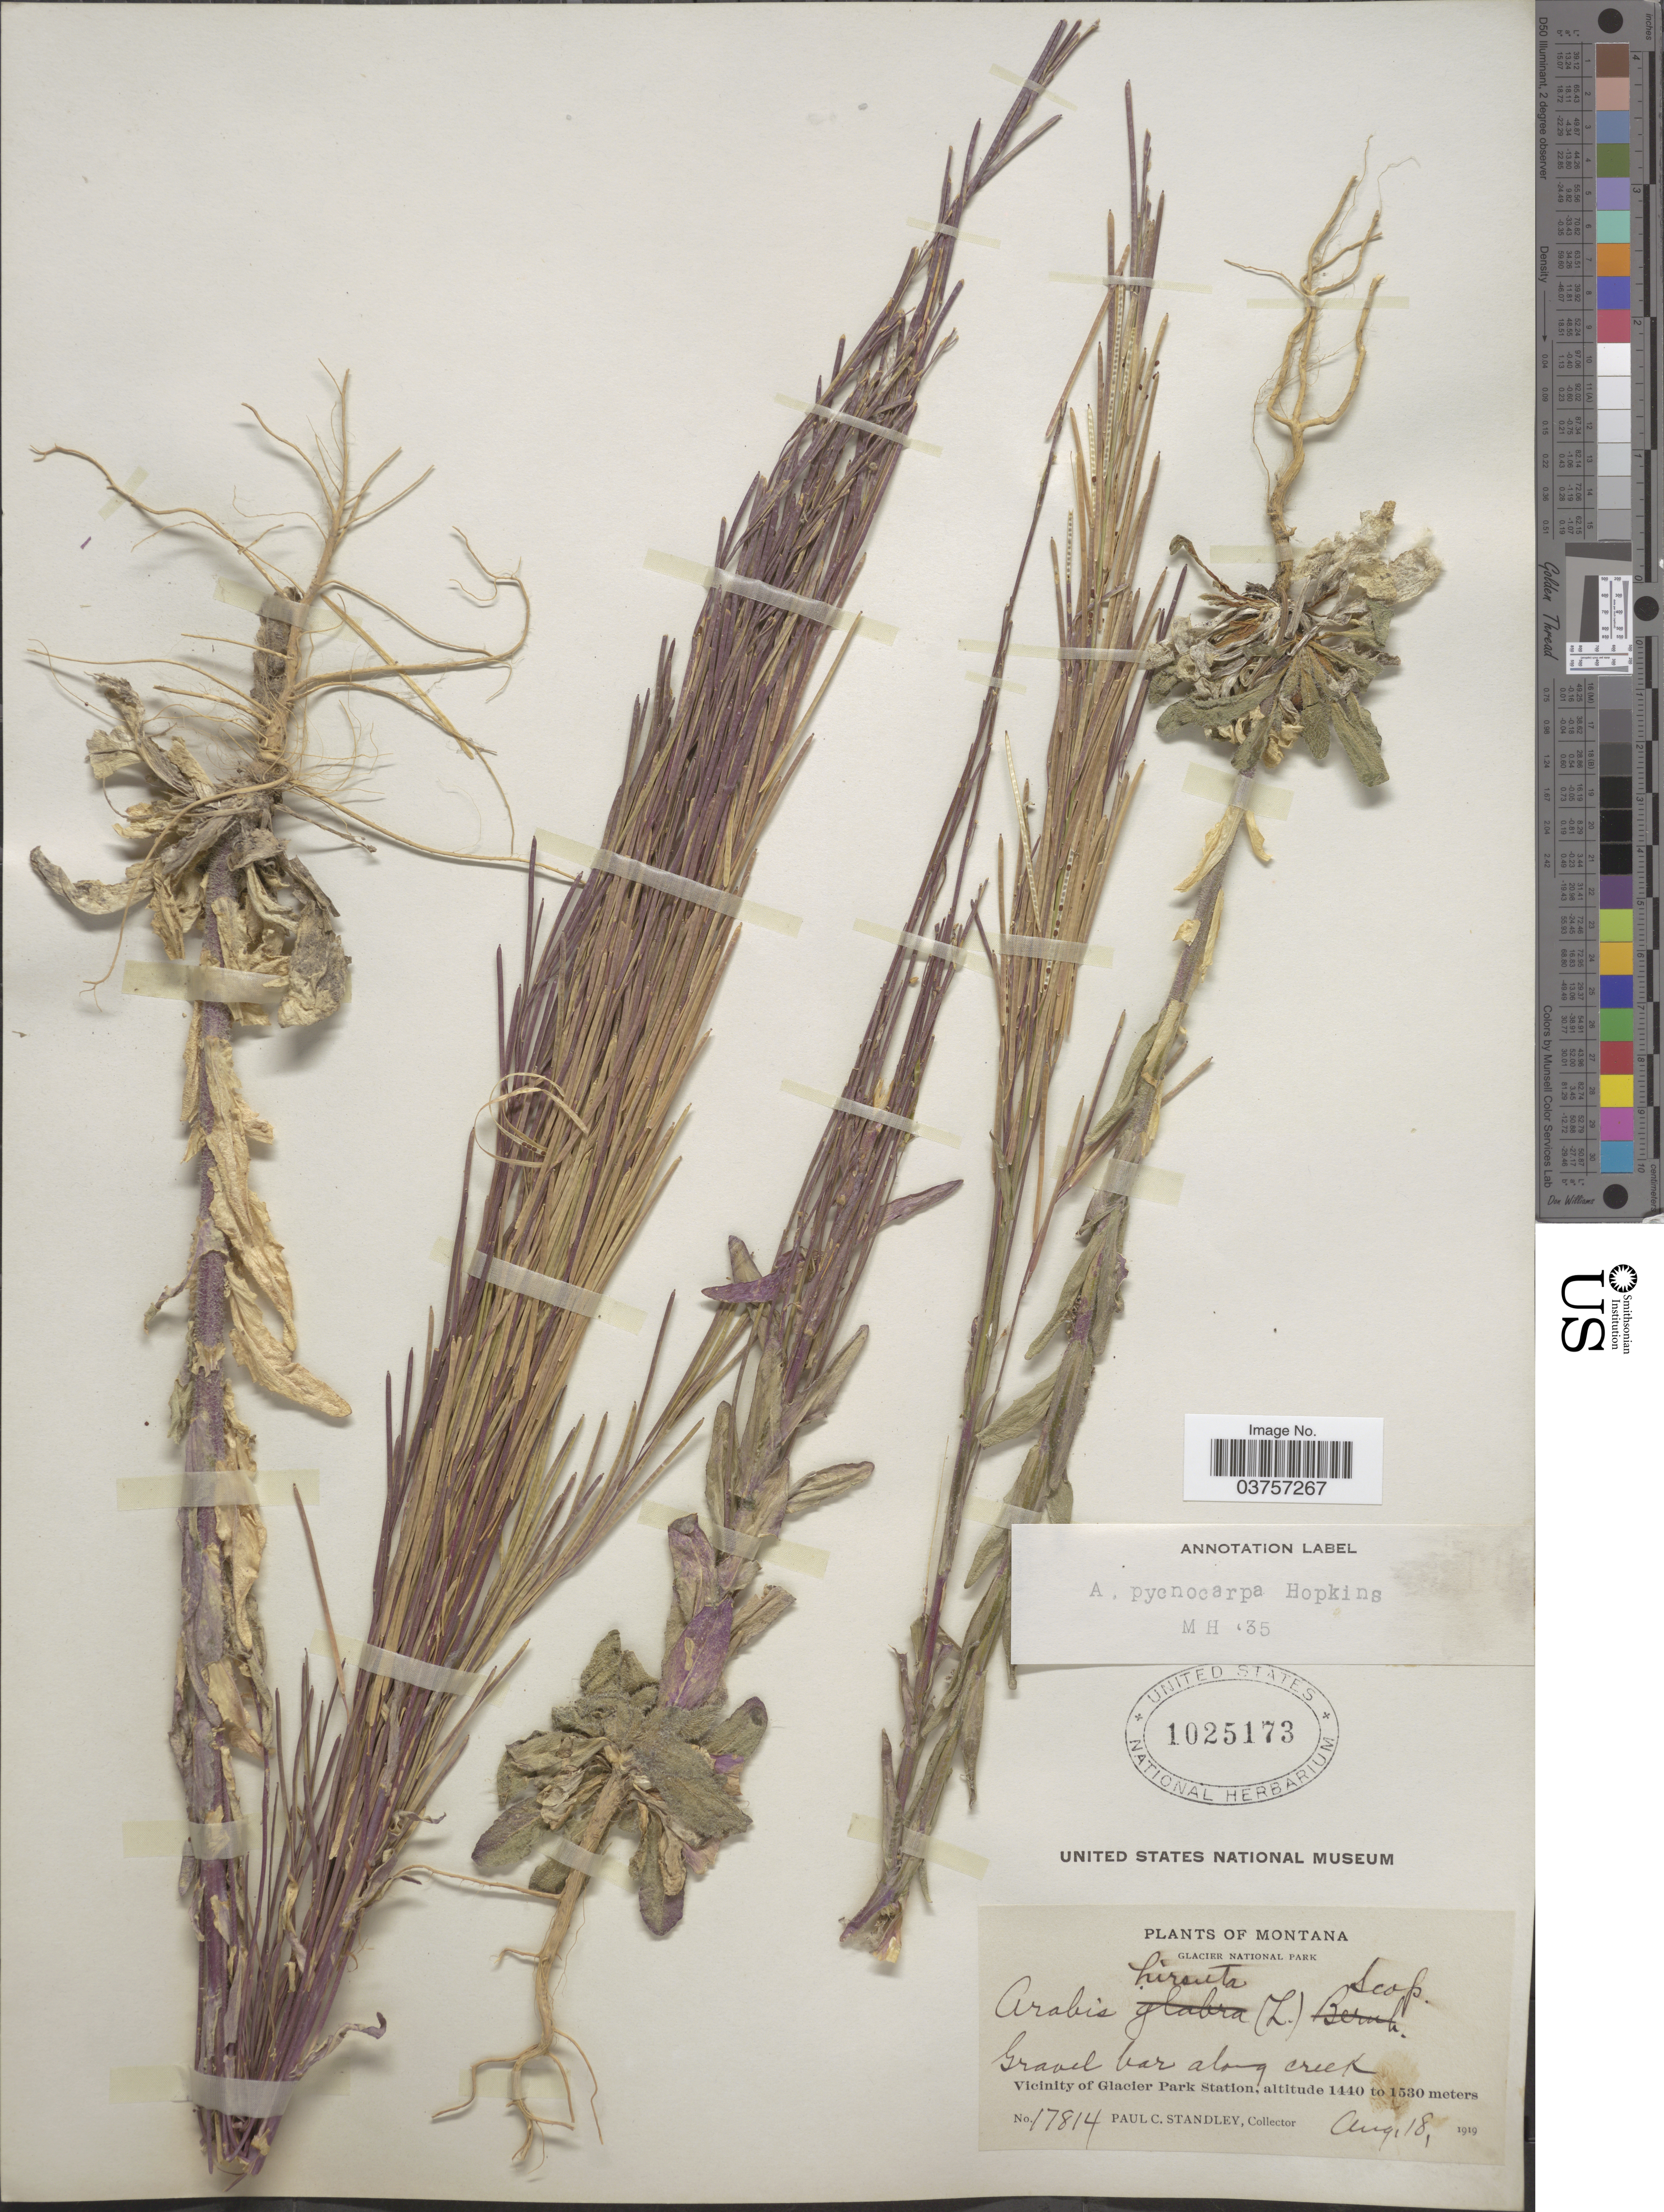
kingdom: Plantae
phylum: Tracheophyta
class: Magnoliopsida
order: Brassicales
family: Brassicaceae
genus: Arabis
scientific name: Arabis hirsuta var. pycnocarpa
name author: M. Hopkins & Rollins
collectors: P. C. Standley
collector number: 17814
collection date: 1919-08-18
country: United States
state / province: Montana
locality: Glacier National Park. Vicinity of Glacier Park Station.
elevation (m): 1440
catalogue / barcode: US 1025173